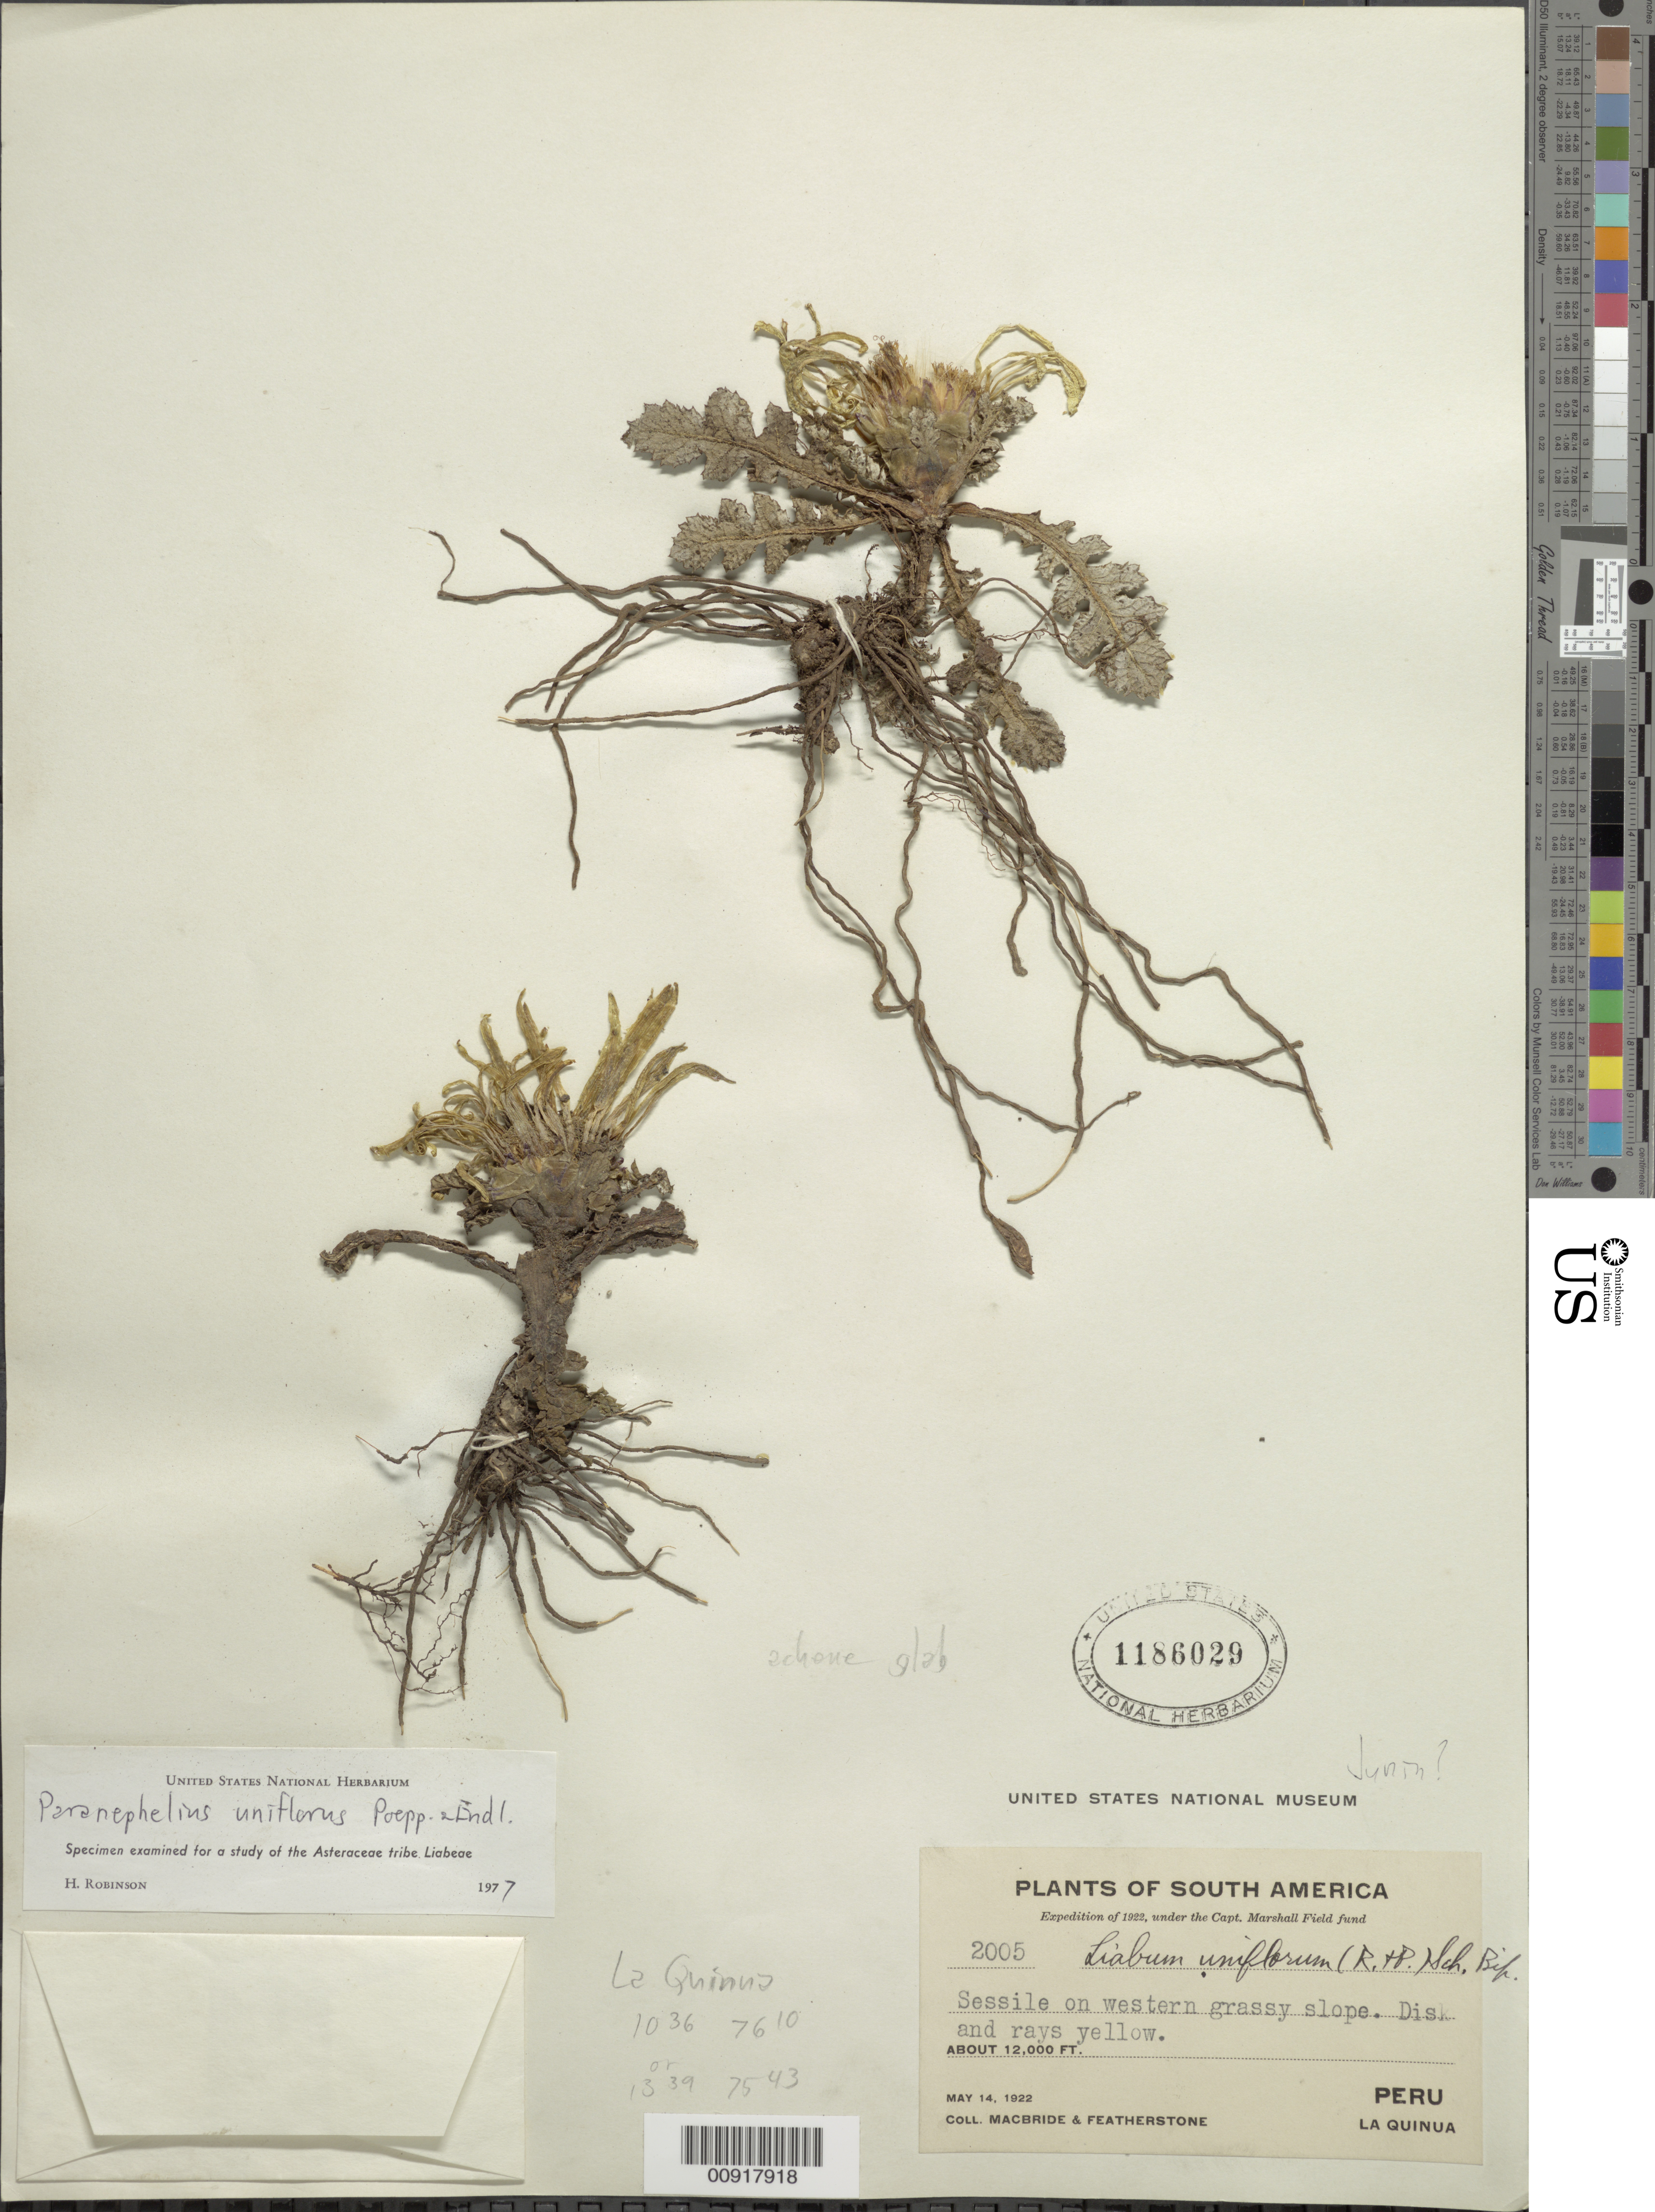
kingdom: Plantae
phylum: Tracheophyta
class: Magnoliopsida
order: Asterales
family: Asteraceae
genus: Paranephelius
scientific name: Paranephelius uniflorus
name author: Poepp. & Endl.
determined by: Robinson, Harold E., (US)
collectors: J. F. Macbride & -. Featherstone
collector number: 2005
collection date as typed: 14 May 1922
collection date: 1922-05-14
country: Peru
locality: La Quinua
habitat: Sessile on western grassy slope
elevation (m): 3658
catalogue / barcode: US 1186029